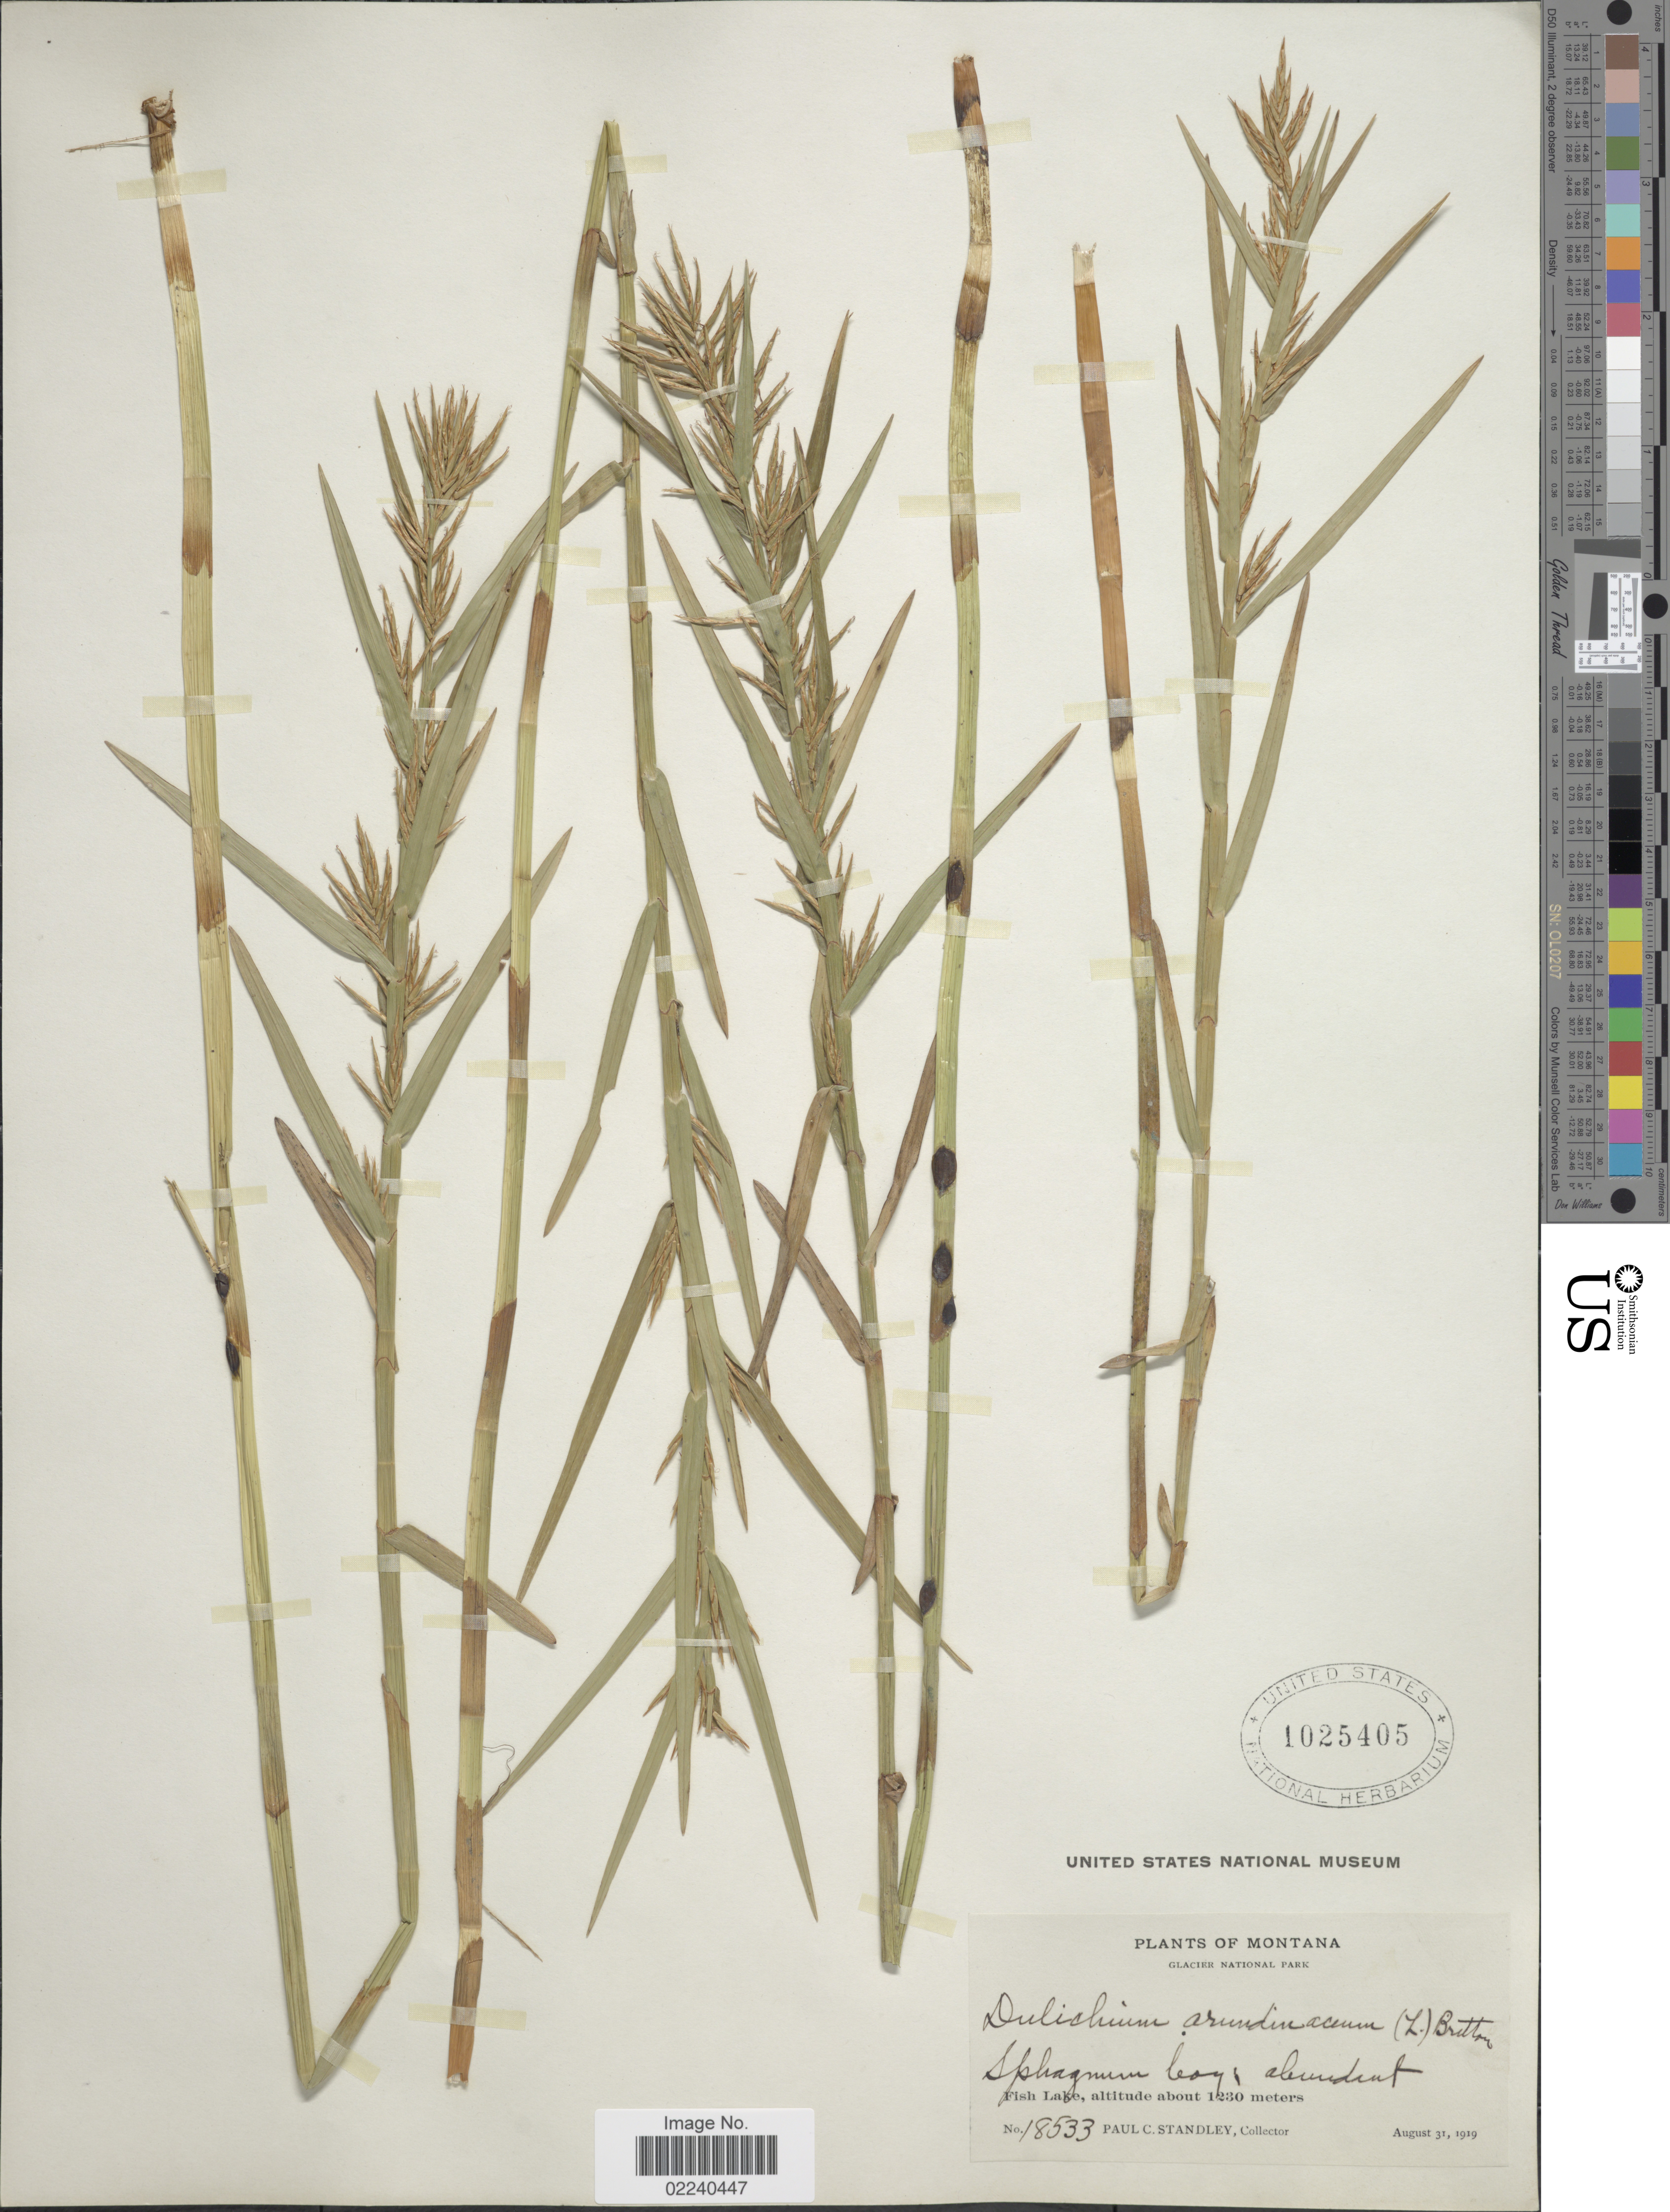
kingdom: Plantae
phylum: Tracheophyta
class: Liliopsida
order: Poales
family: Cyperaceae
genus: Dulichium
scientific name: Dulichium arundinaceum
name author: (L.) Britton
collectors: P. C. Standley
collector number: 18533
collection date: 1919-08-31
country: United States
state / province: Montana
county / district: Flathead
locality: Glacier National Park, Fish Lake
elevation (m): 1230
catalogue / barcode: US 1025405